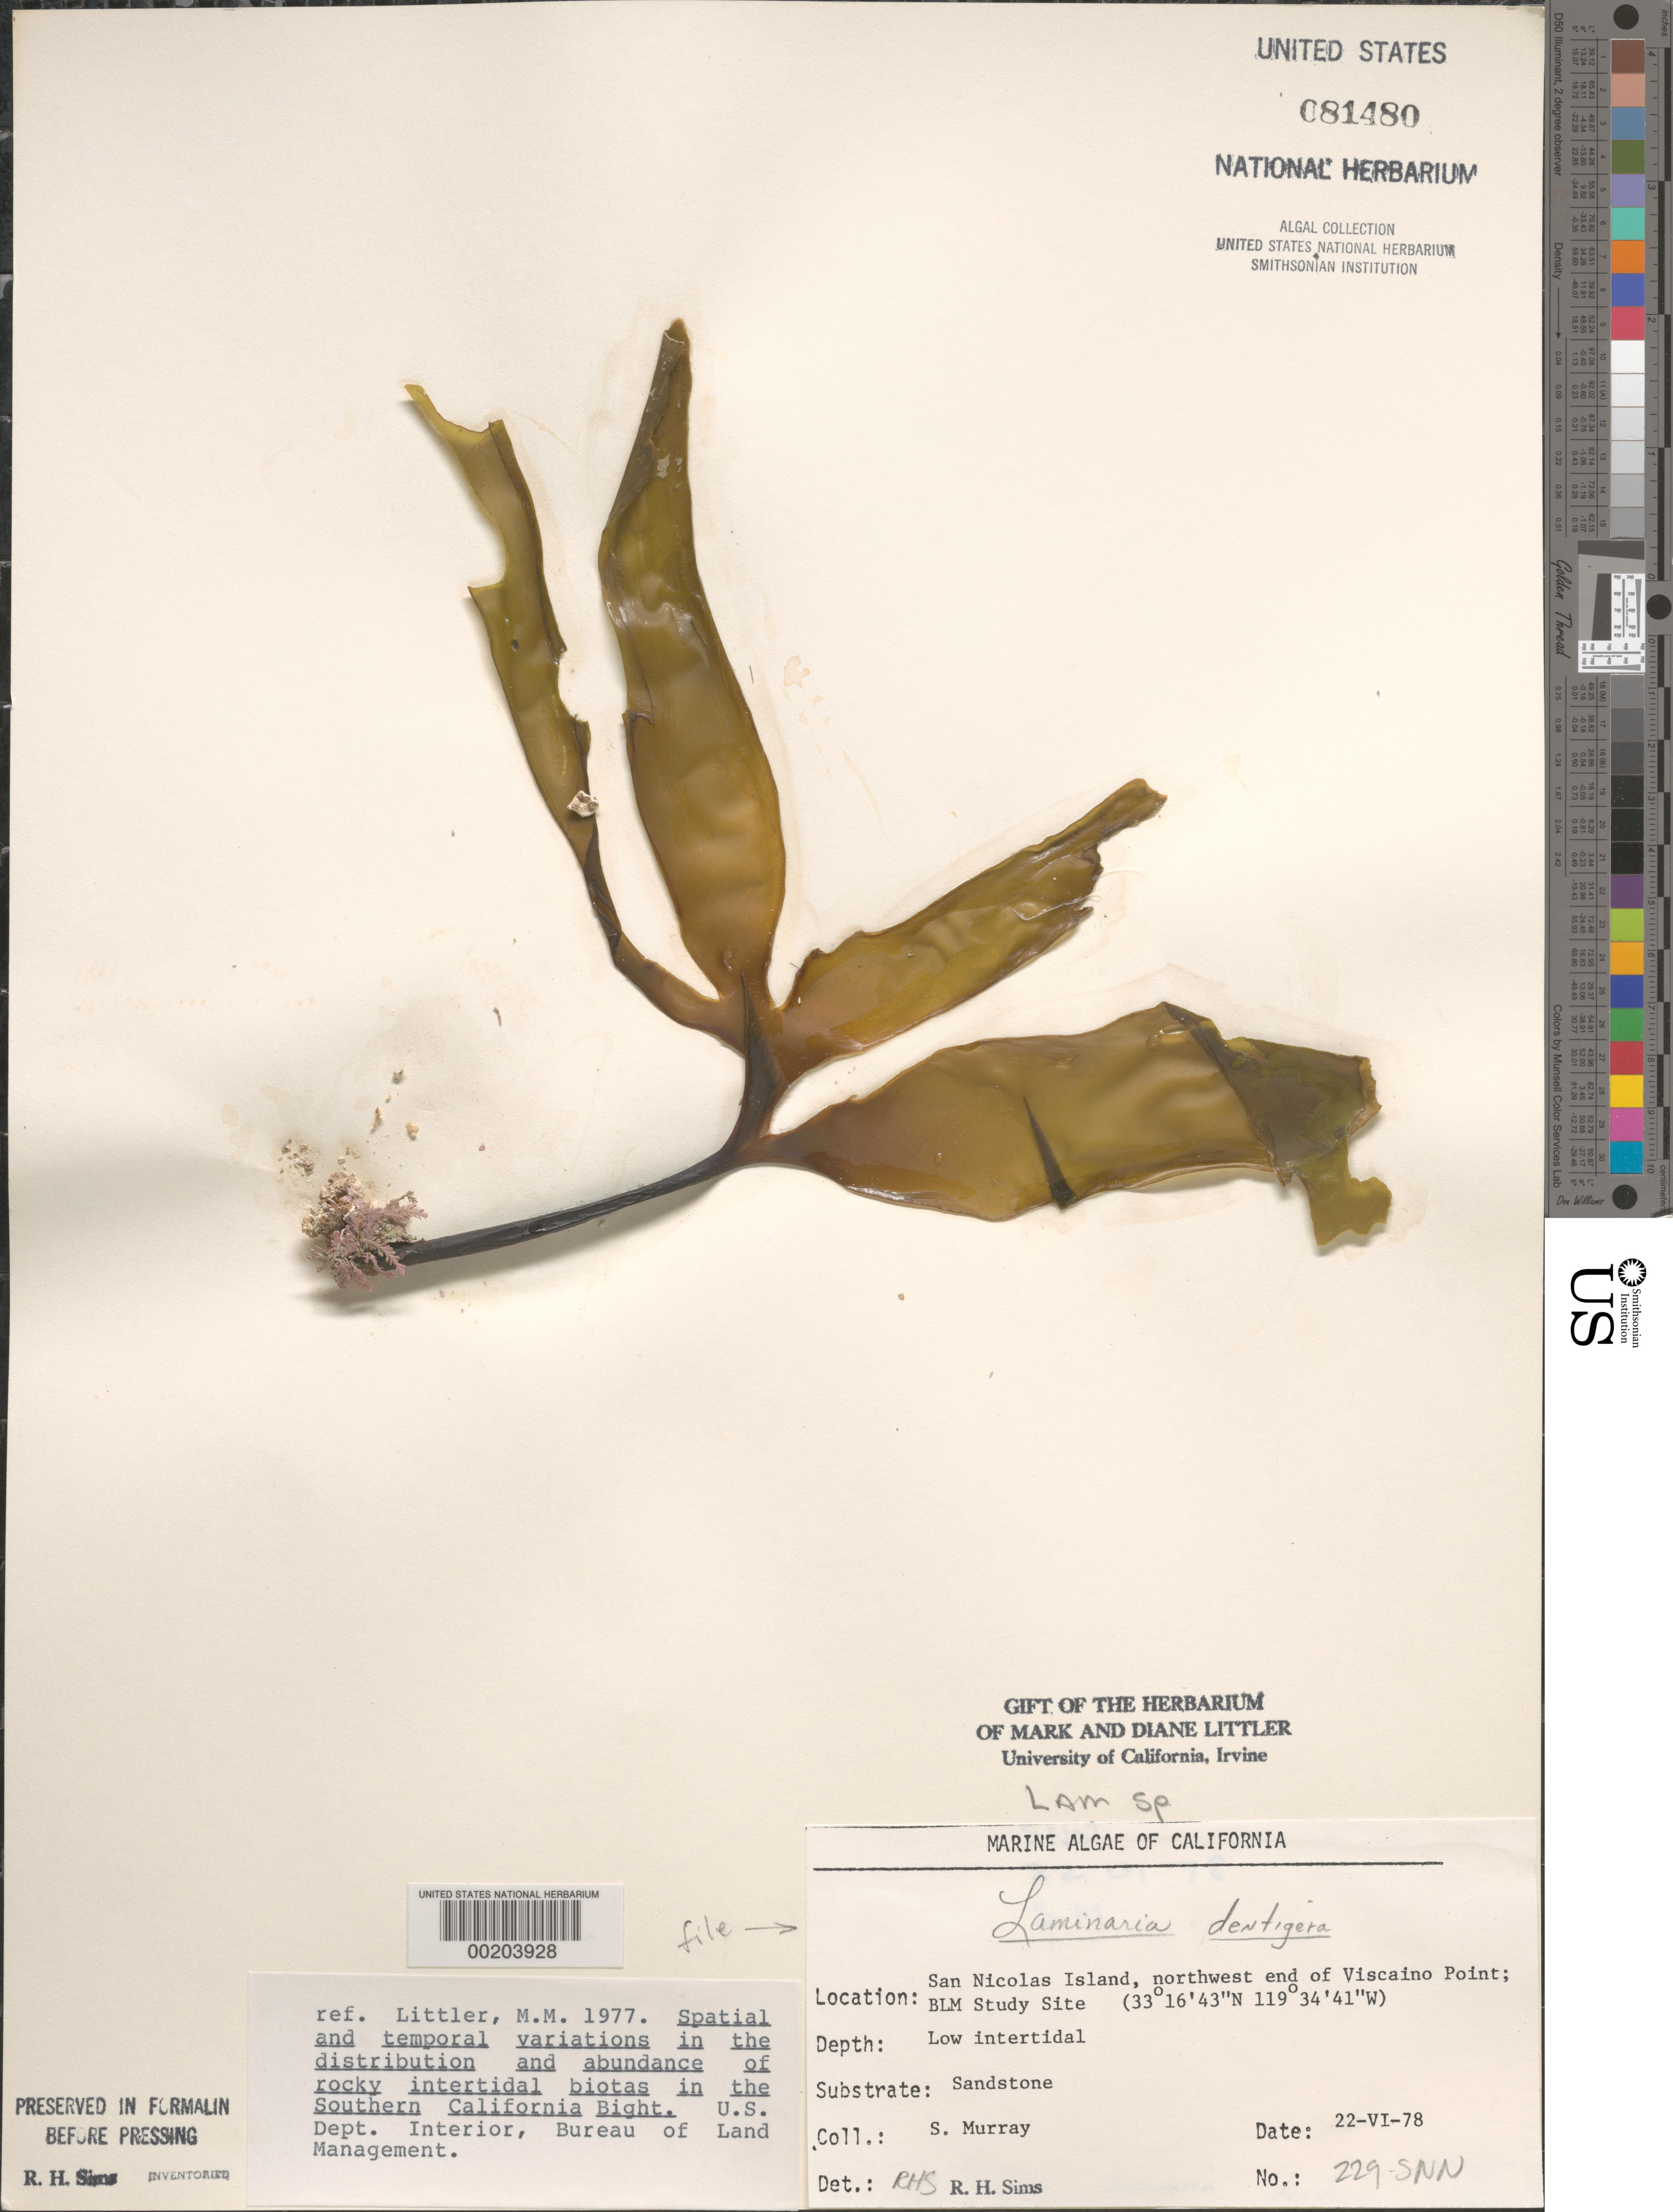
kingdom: Chromista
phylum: Ochrophyta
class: Phaeophyceae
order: Laminariales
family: Laminariaceae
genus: Laminaria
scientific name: Laminaria dentigera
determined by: Sims, Robert H.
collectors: S. N. Murray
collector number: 229-snn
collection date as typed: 22 Jun 1978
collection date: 1978-06-22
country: United States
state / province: California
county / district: Ventura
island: San Nicolas Island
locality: Northwest end of Vizcaino Point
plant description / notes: BLM-SOCALBIGHT Rocky Intertidal Survey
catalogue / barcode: US 81480